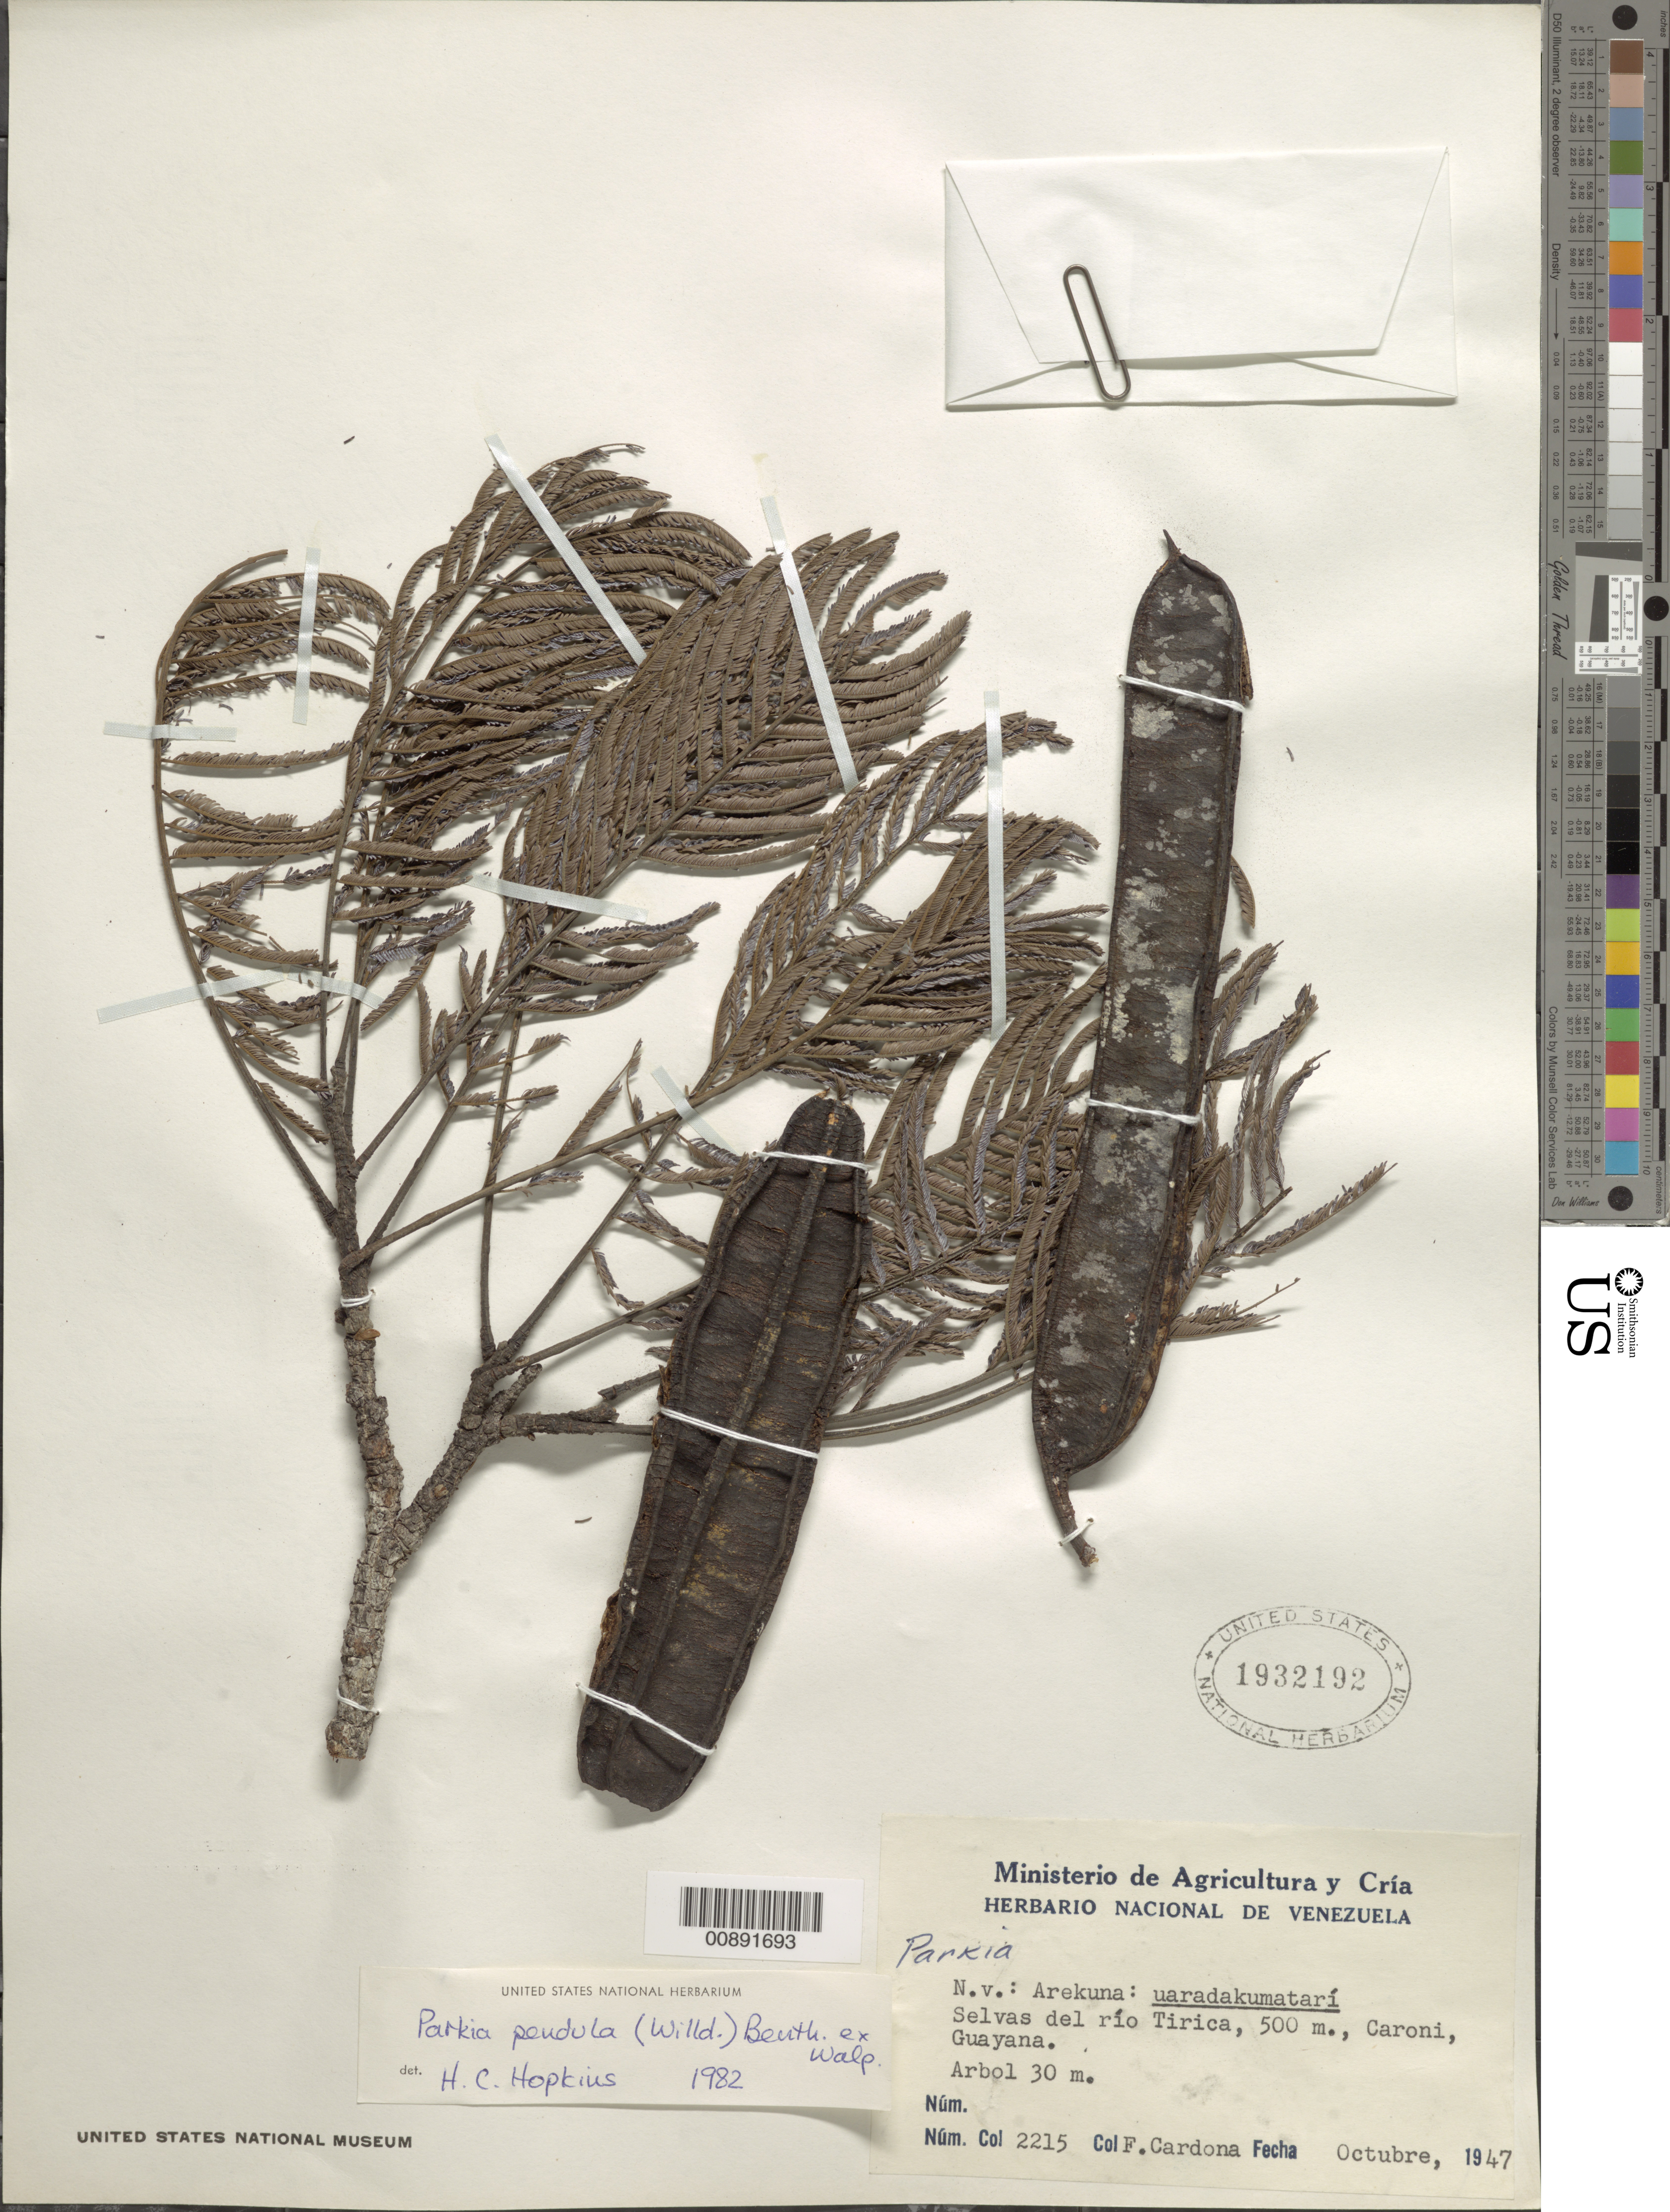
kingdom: Plantae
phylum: Tracheophyta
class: Magnoliopsida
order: Fabales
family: Fabaceae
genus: Parkia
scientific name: Parkia pendula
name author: Benth.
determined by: Hopkins, H. C.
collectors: F. Cardona Puig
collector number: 2215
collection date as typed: Oct-47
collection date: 1947-10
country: Venezuela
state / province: Bolívar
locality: Río Caroní, Río Tírica (Guayana)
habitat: Selvas del rio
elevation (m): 500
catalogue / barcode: US 1932192